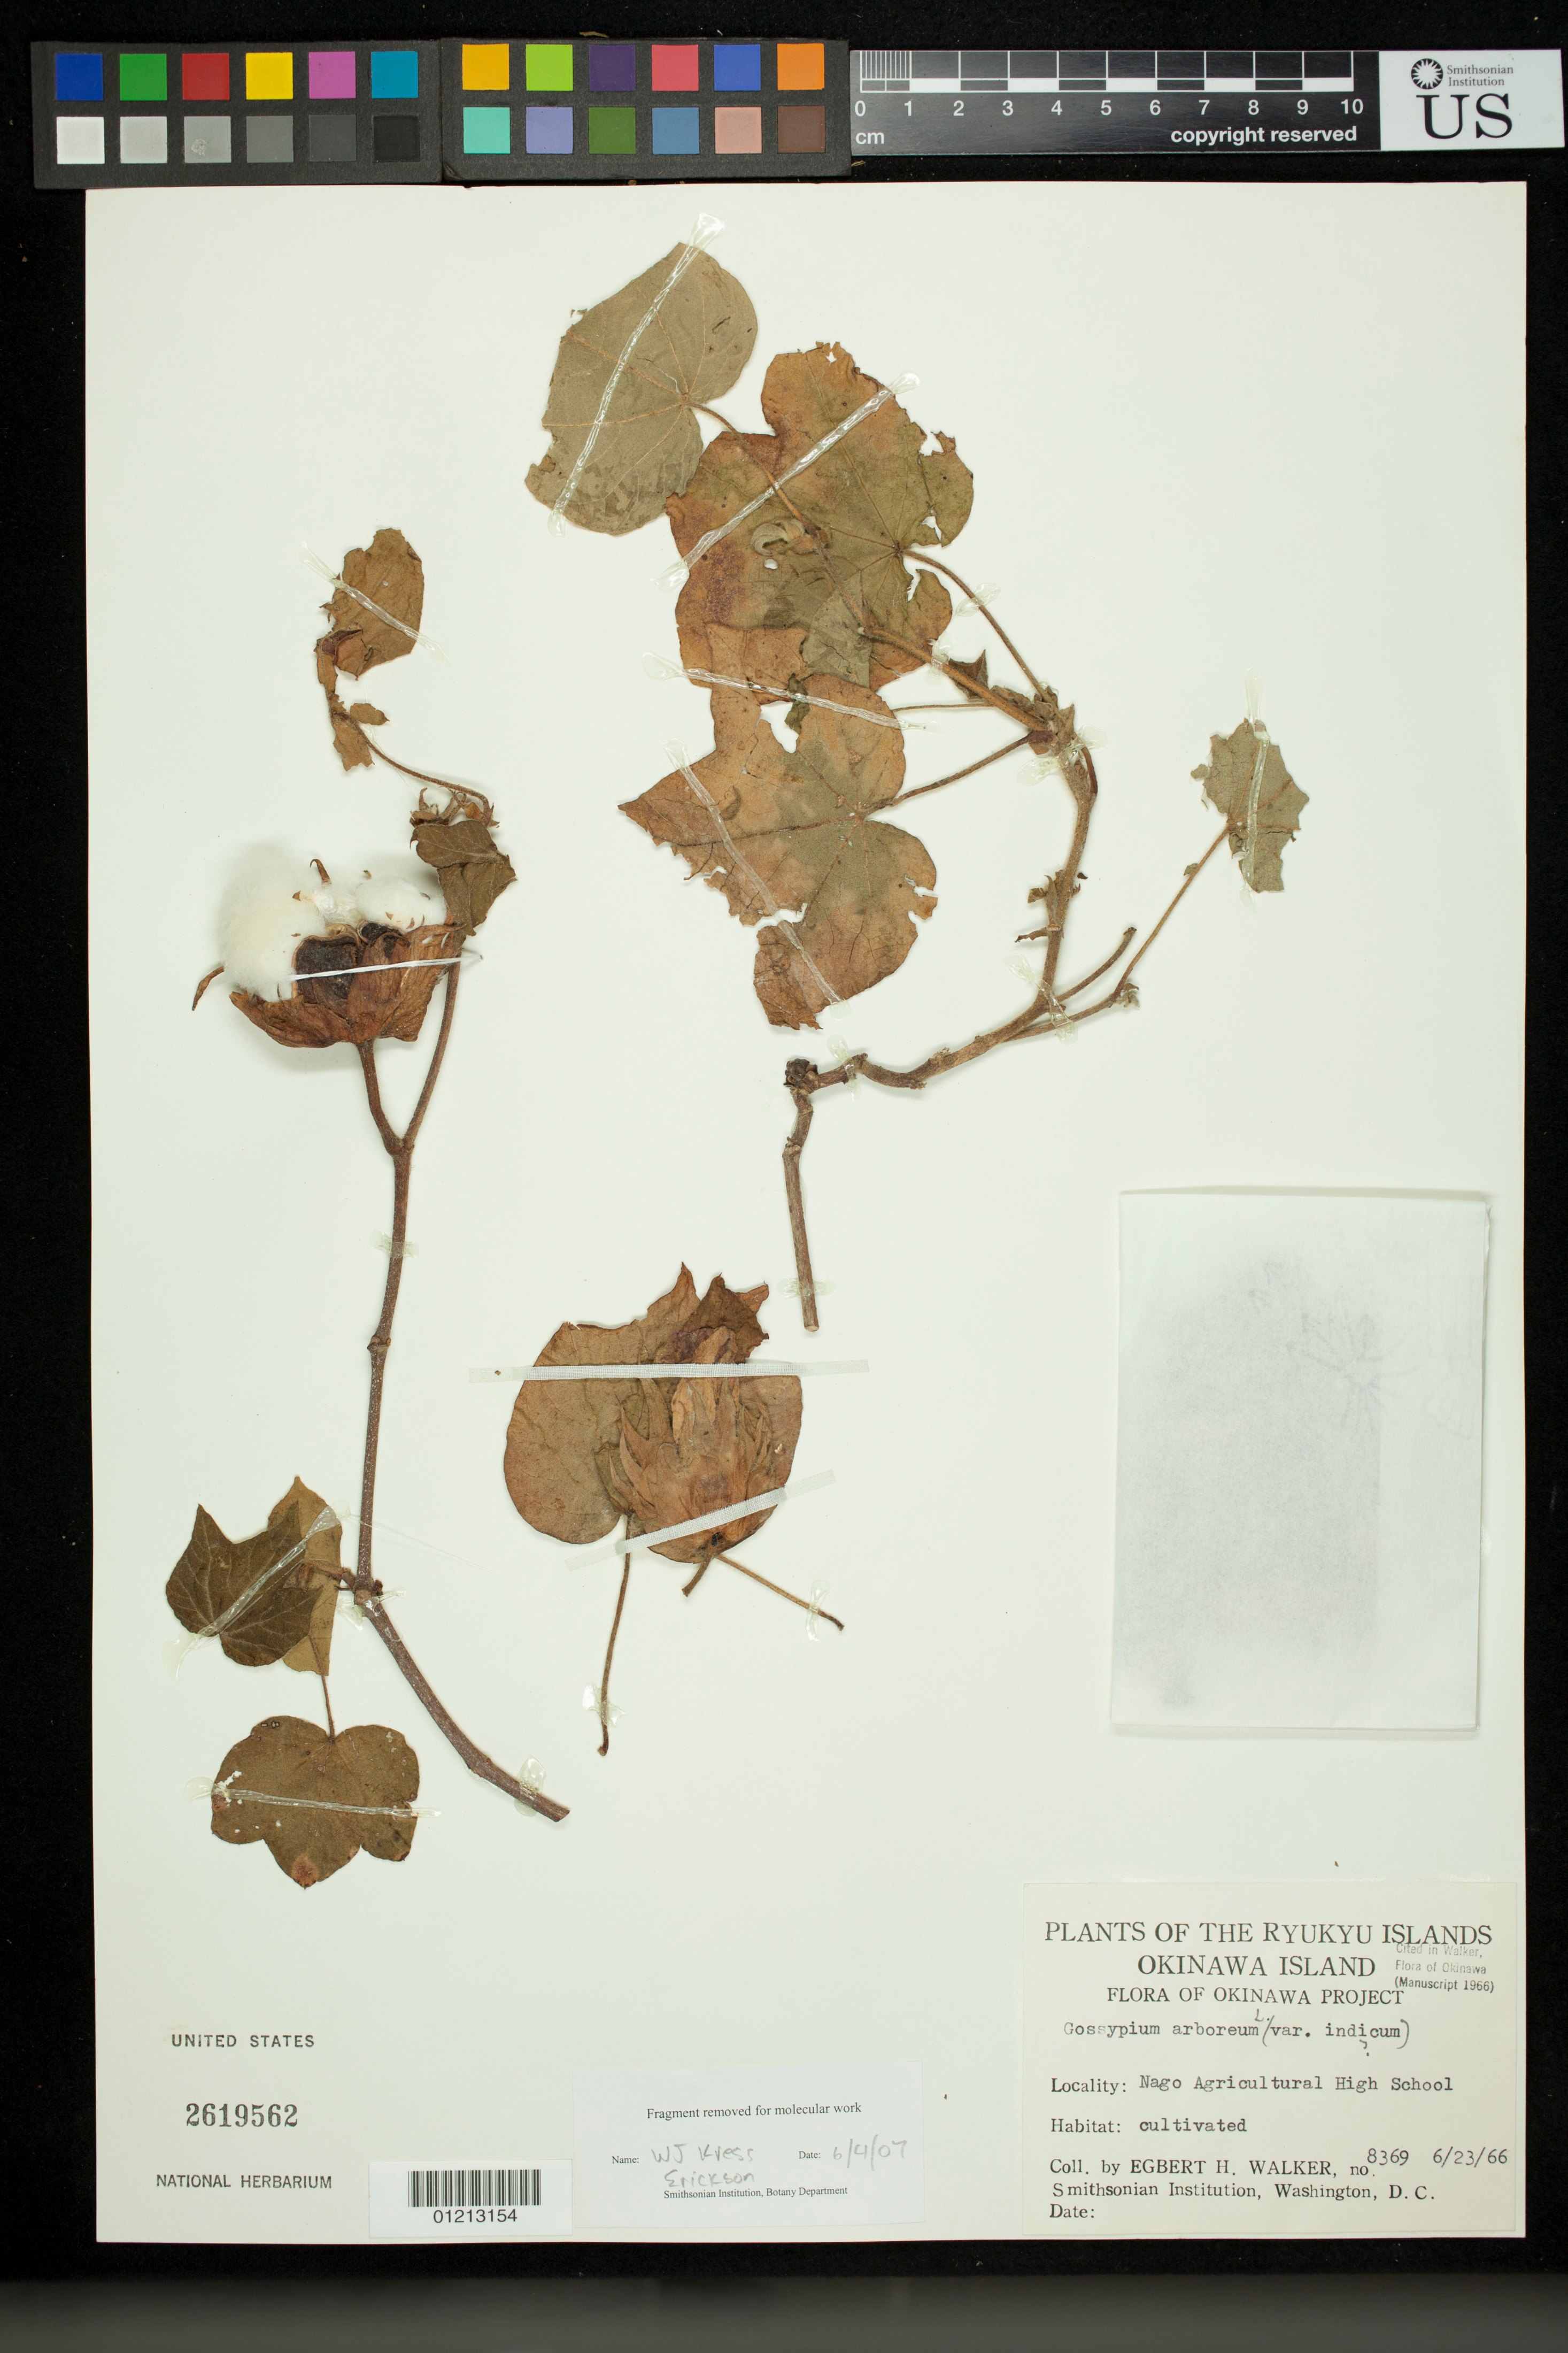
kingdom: Plantae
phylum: Tracheophyta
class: Magnoliopsida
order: Malvales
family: Malvaceae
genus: Gossypium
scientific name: Gossypium arboreum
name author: L.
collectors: E. H. Walker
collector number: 8369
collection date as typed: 23 Jun 1966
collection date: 1966-06-23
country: Japan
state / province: Okinawa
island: Okinawa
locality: Ryukyu Islands, Okinawa Island: Nago Agricultural High School, garden.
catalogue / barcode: US 2619562